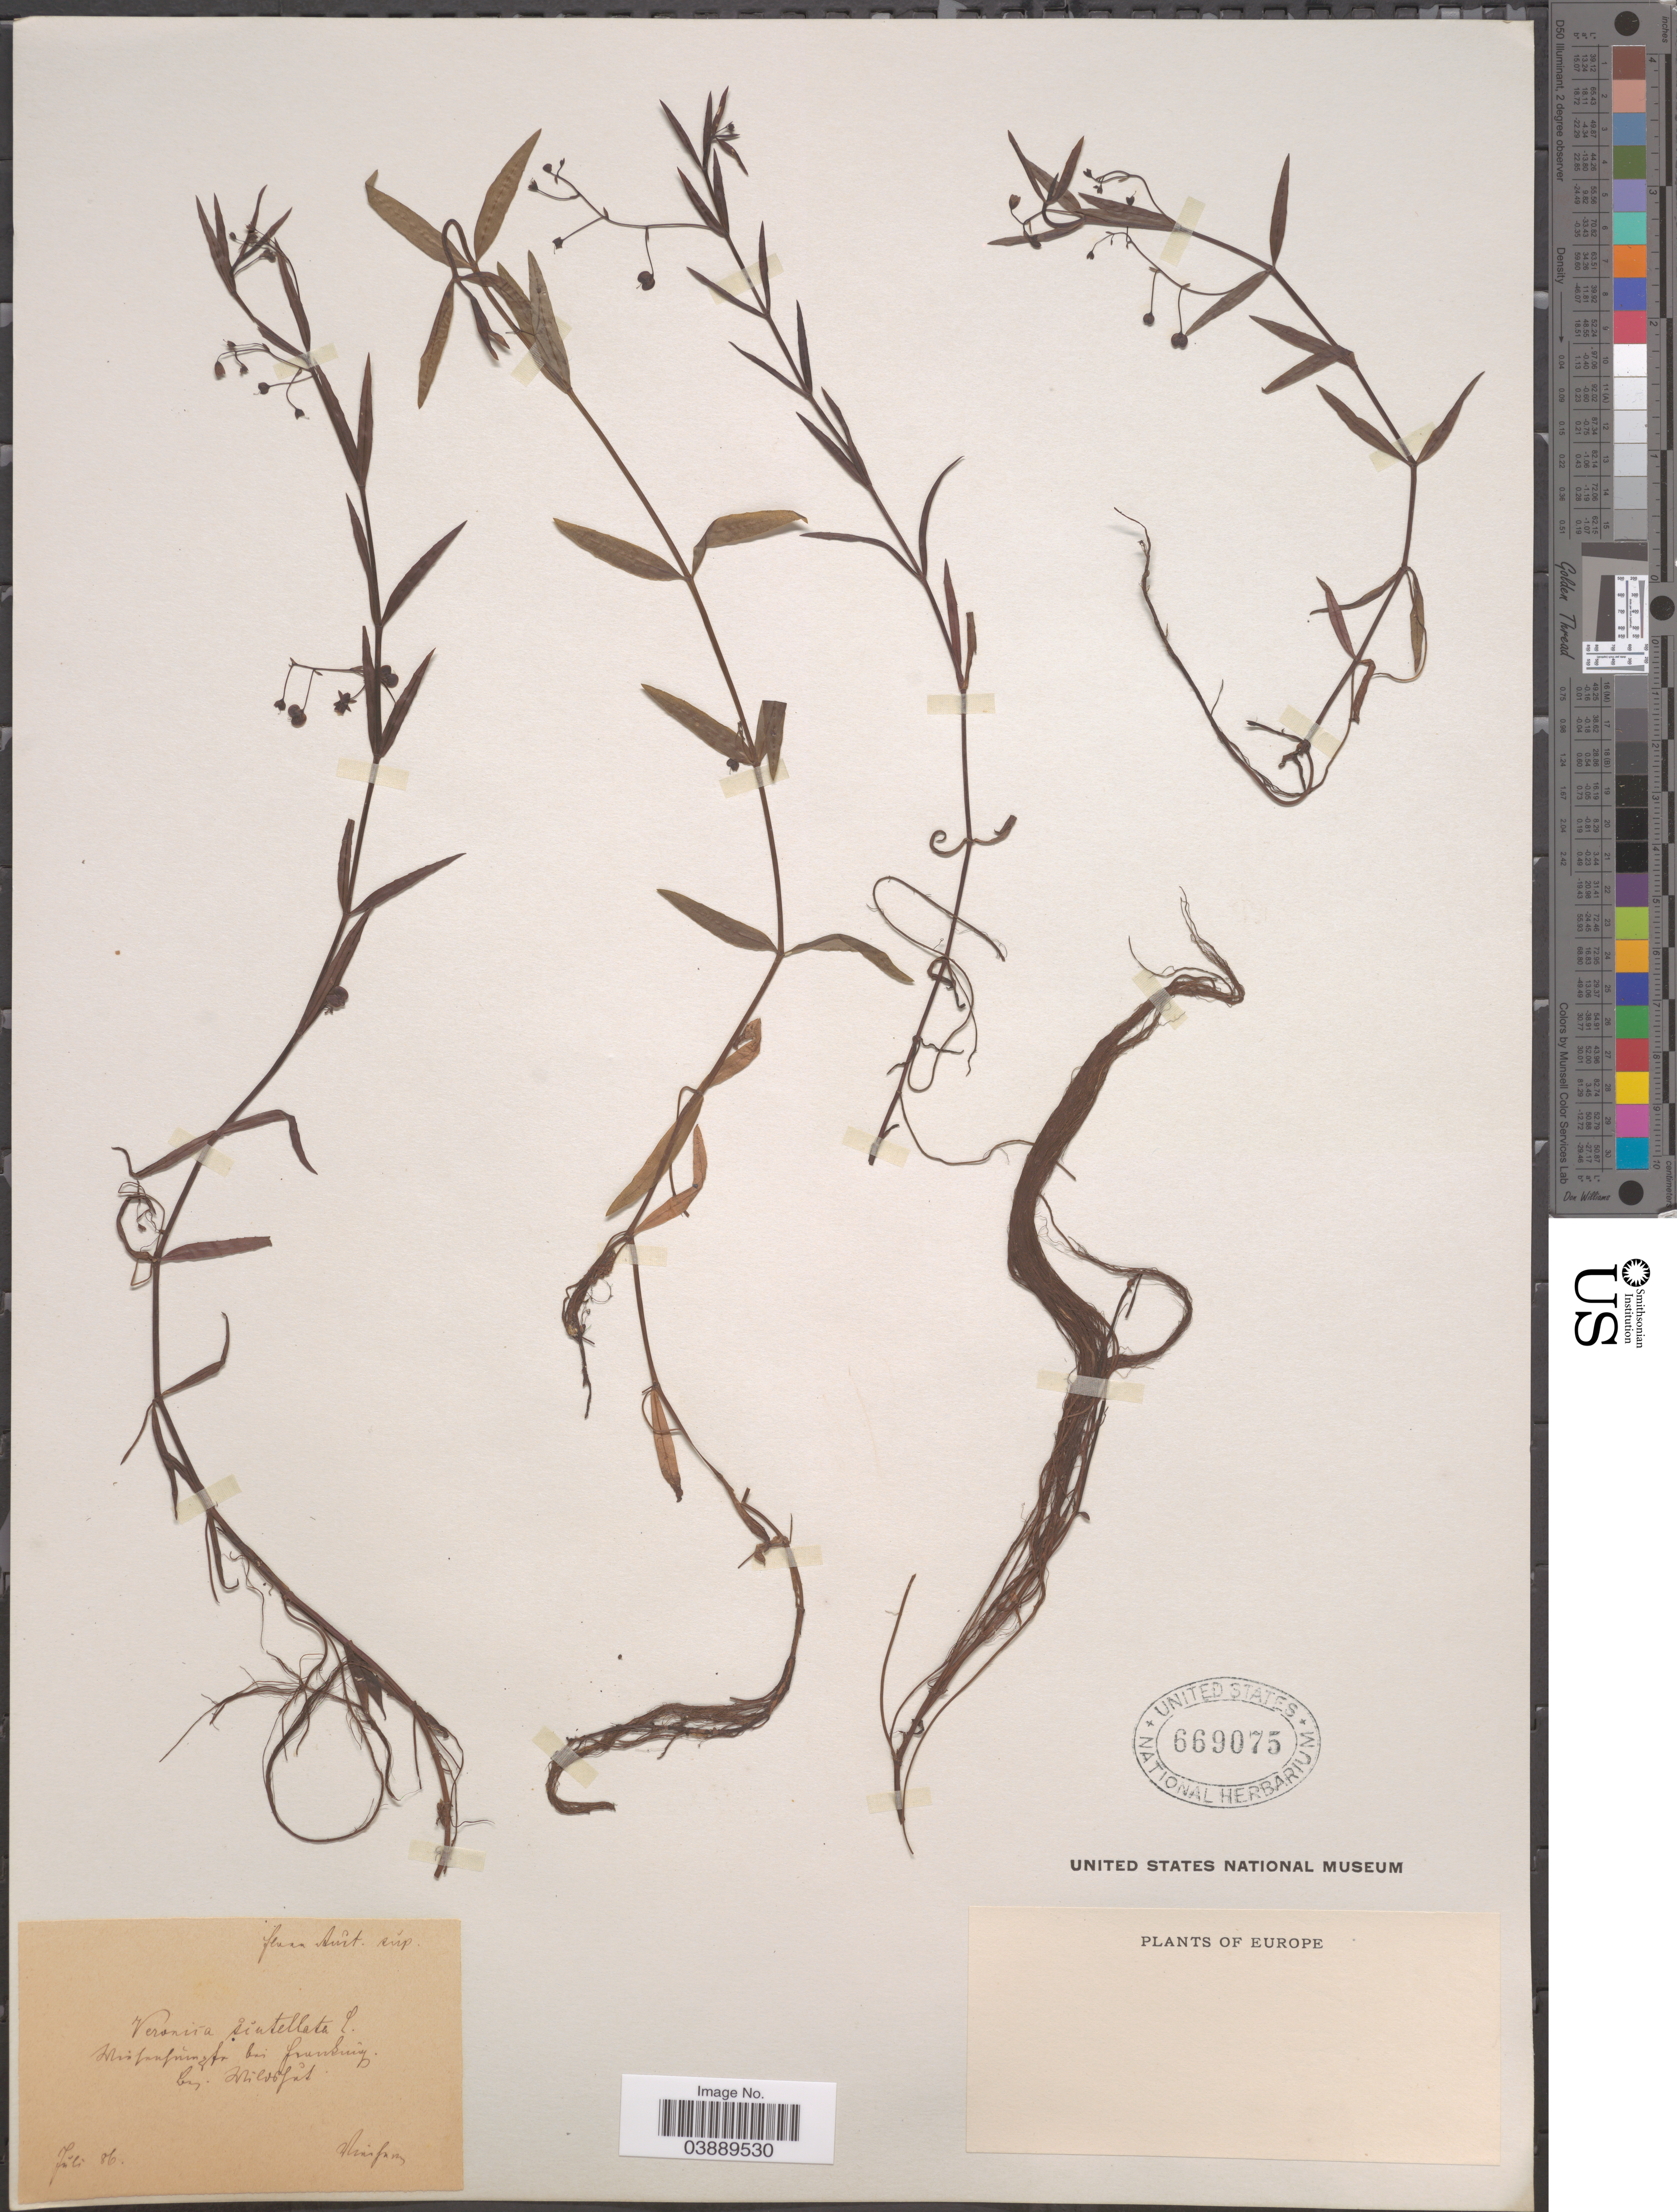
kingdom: Plantae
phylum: Tracheophyta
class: Magnoliopsida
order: Lamiales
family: Plantaginaceae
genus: Veronica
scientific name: Veronica scutellata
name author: L.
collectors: F. Vierhapper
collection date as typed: Transcribed d/m/y: /7/86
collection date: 1886-07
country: Austria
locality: Flora Aust. Sup., Wiesensümpfe bei Franking, Bez. Wildshut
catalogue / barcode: US 669075